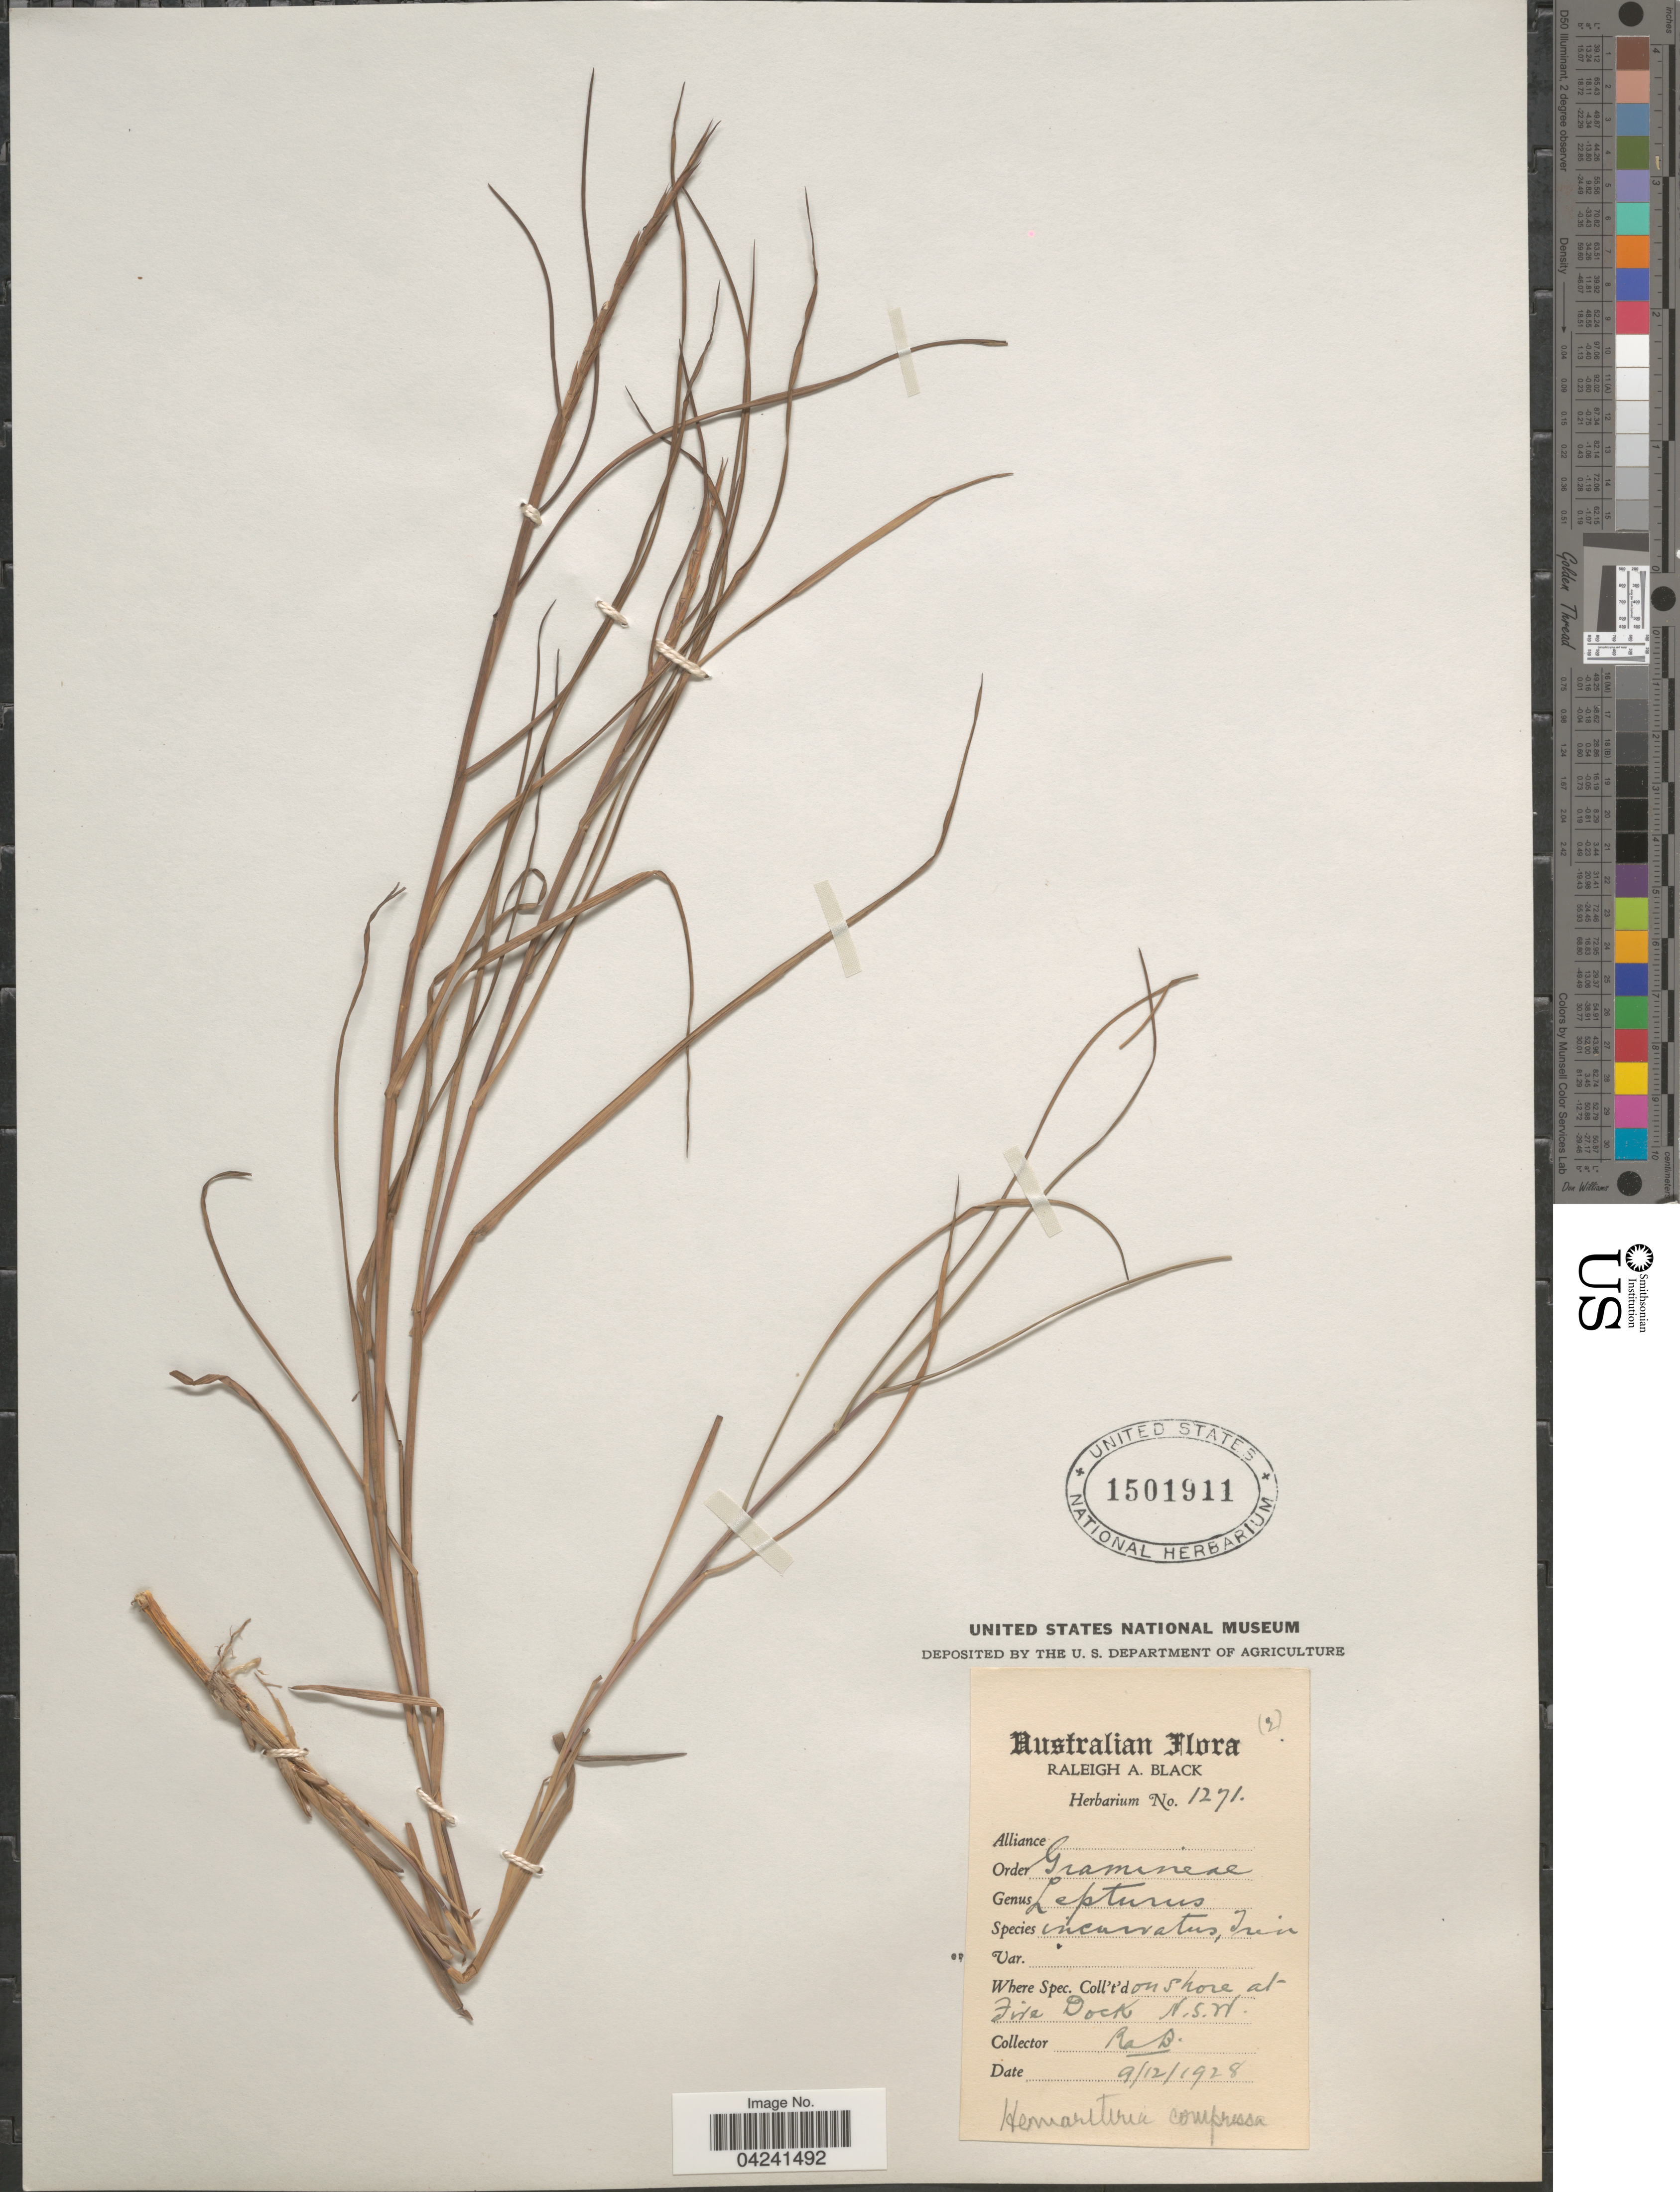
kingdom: Plantae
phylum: Tracheophyta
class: Liliopsida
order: Poales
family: Poaceae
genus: Hemarthria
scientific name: Hemarthria altissima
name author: (Poir.) Stapf & C. E. Hubb.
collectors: R. A. Black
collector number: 1271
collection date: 1928-12-09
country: Australia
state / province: New South Wales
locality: On shore at Five Dock.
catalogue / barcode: US 1501911